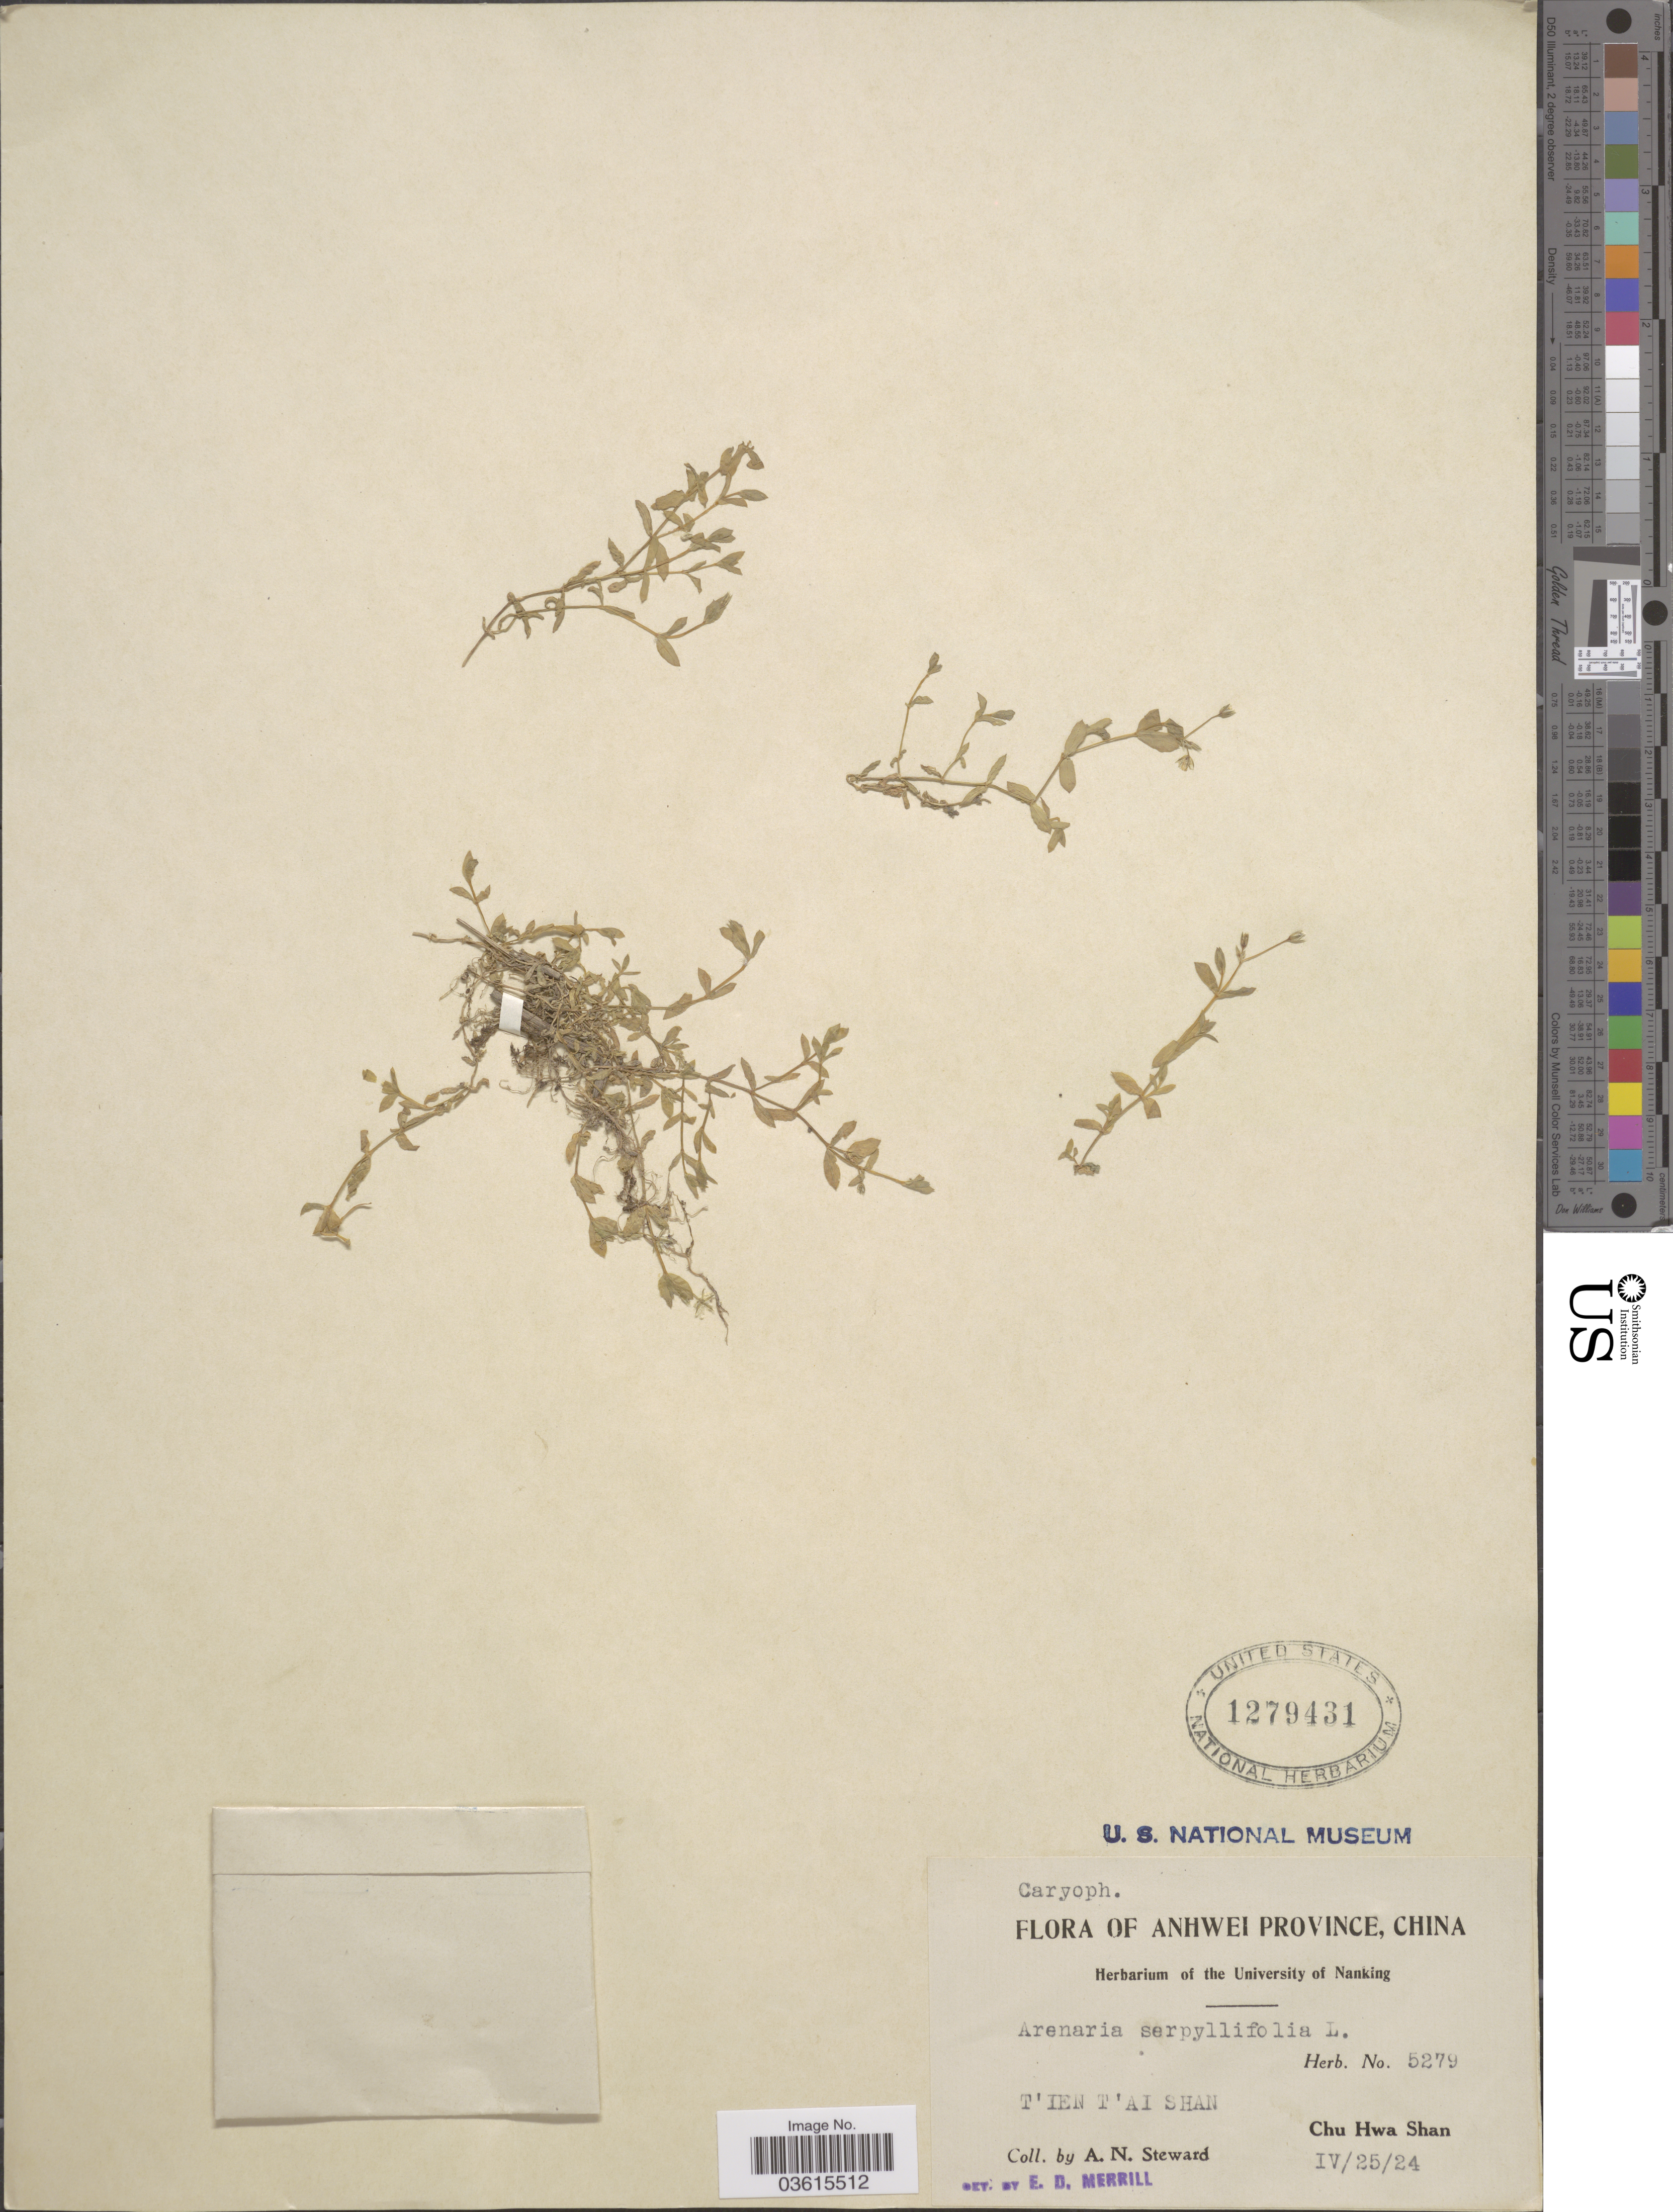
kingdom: Plantae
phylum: Tracheophyta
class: Magnoliopsida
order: Caryophyllales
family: Caryophyllaceae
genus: Arenaria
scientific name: Arenaria serpyllifolia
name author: L.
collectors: A. N. Steward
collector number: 5279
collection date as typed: Transcribed d/m/y: 25/4/24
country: China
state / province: Anhui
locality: Anhwei Province. T'ien T'ai Shan. Chu Hwa Shan.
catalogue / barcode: US 1279431